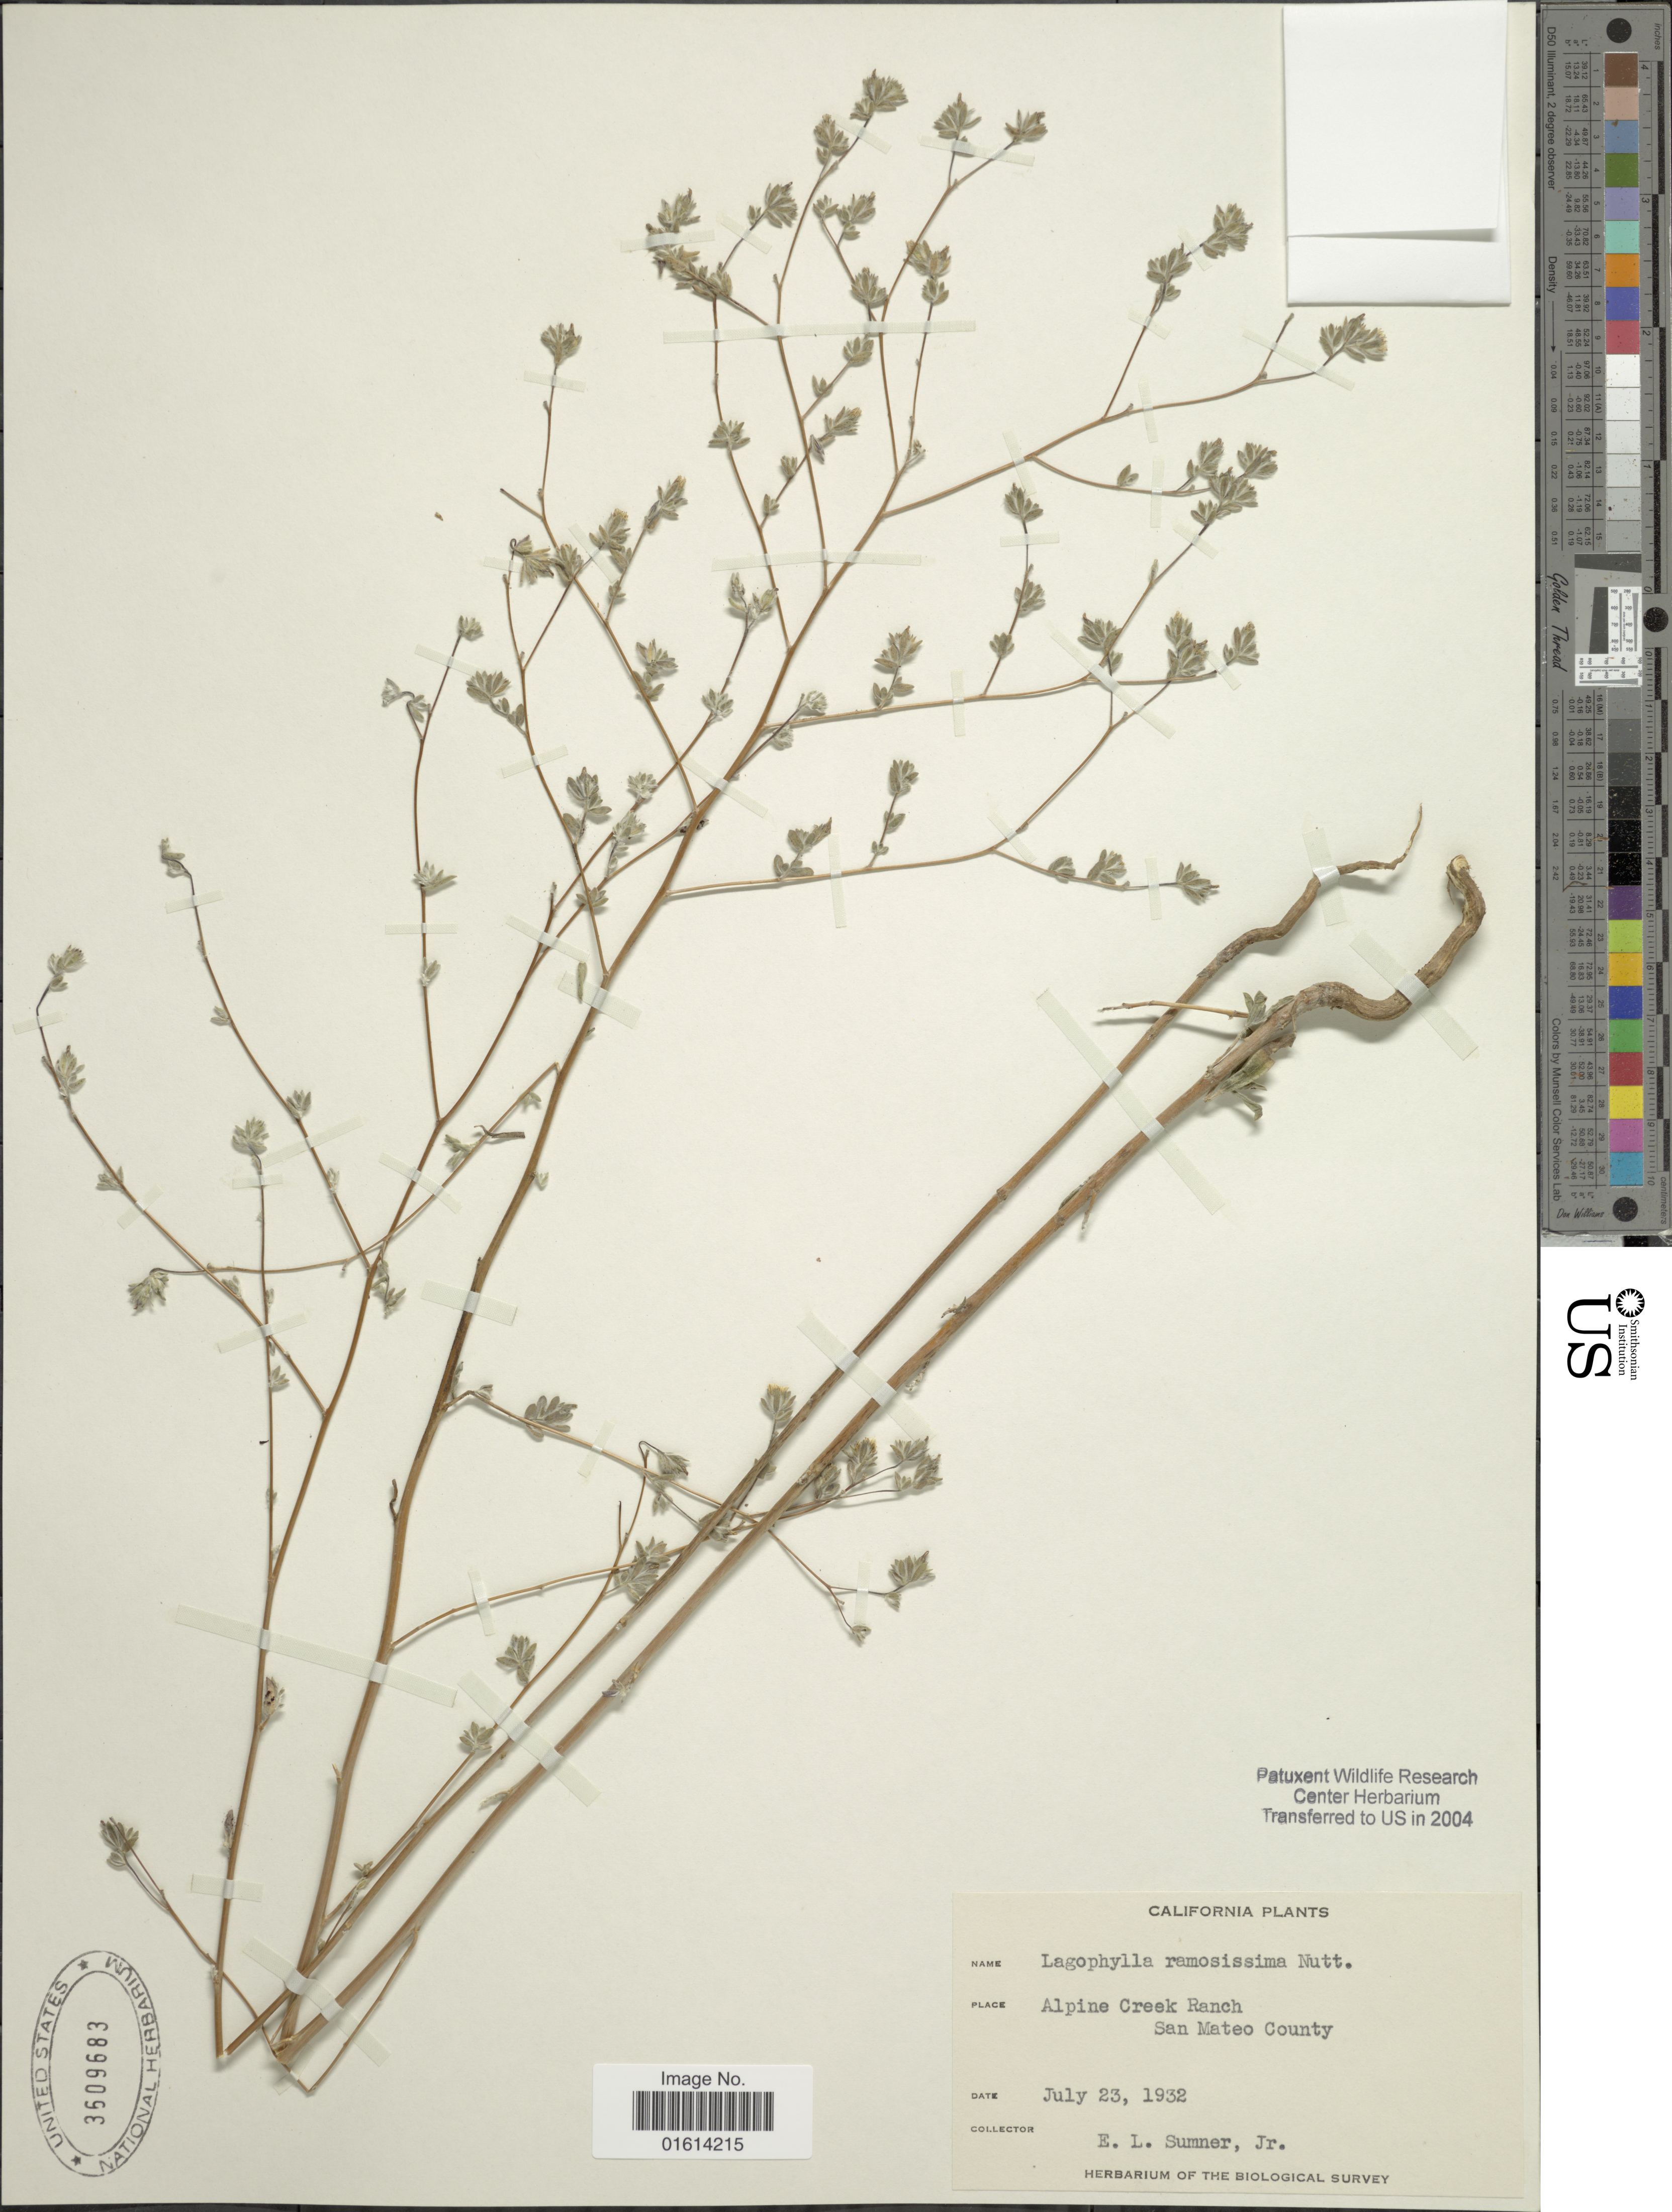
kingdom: Plantae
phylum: Tracheophyta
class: Magnoliopsida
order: Asterales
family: Asteraceae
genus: Lagophylla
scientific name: Lagophylla ramosissima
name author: Nutt.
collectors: E. Sumner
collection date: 1932-07-23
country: United States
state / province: California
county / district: San Mateo Co.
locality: Alpine Creek Ranch.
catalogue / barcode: US 3509683